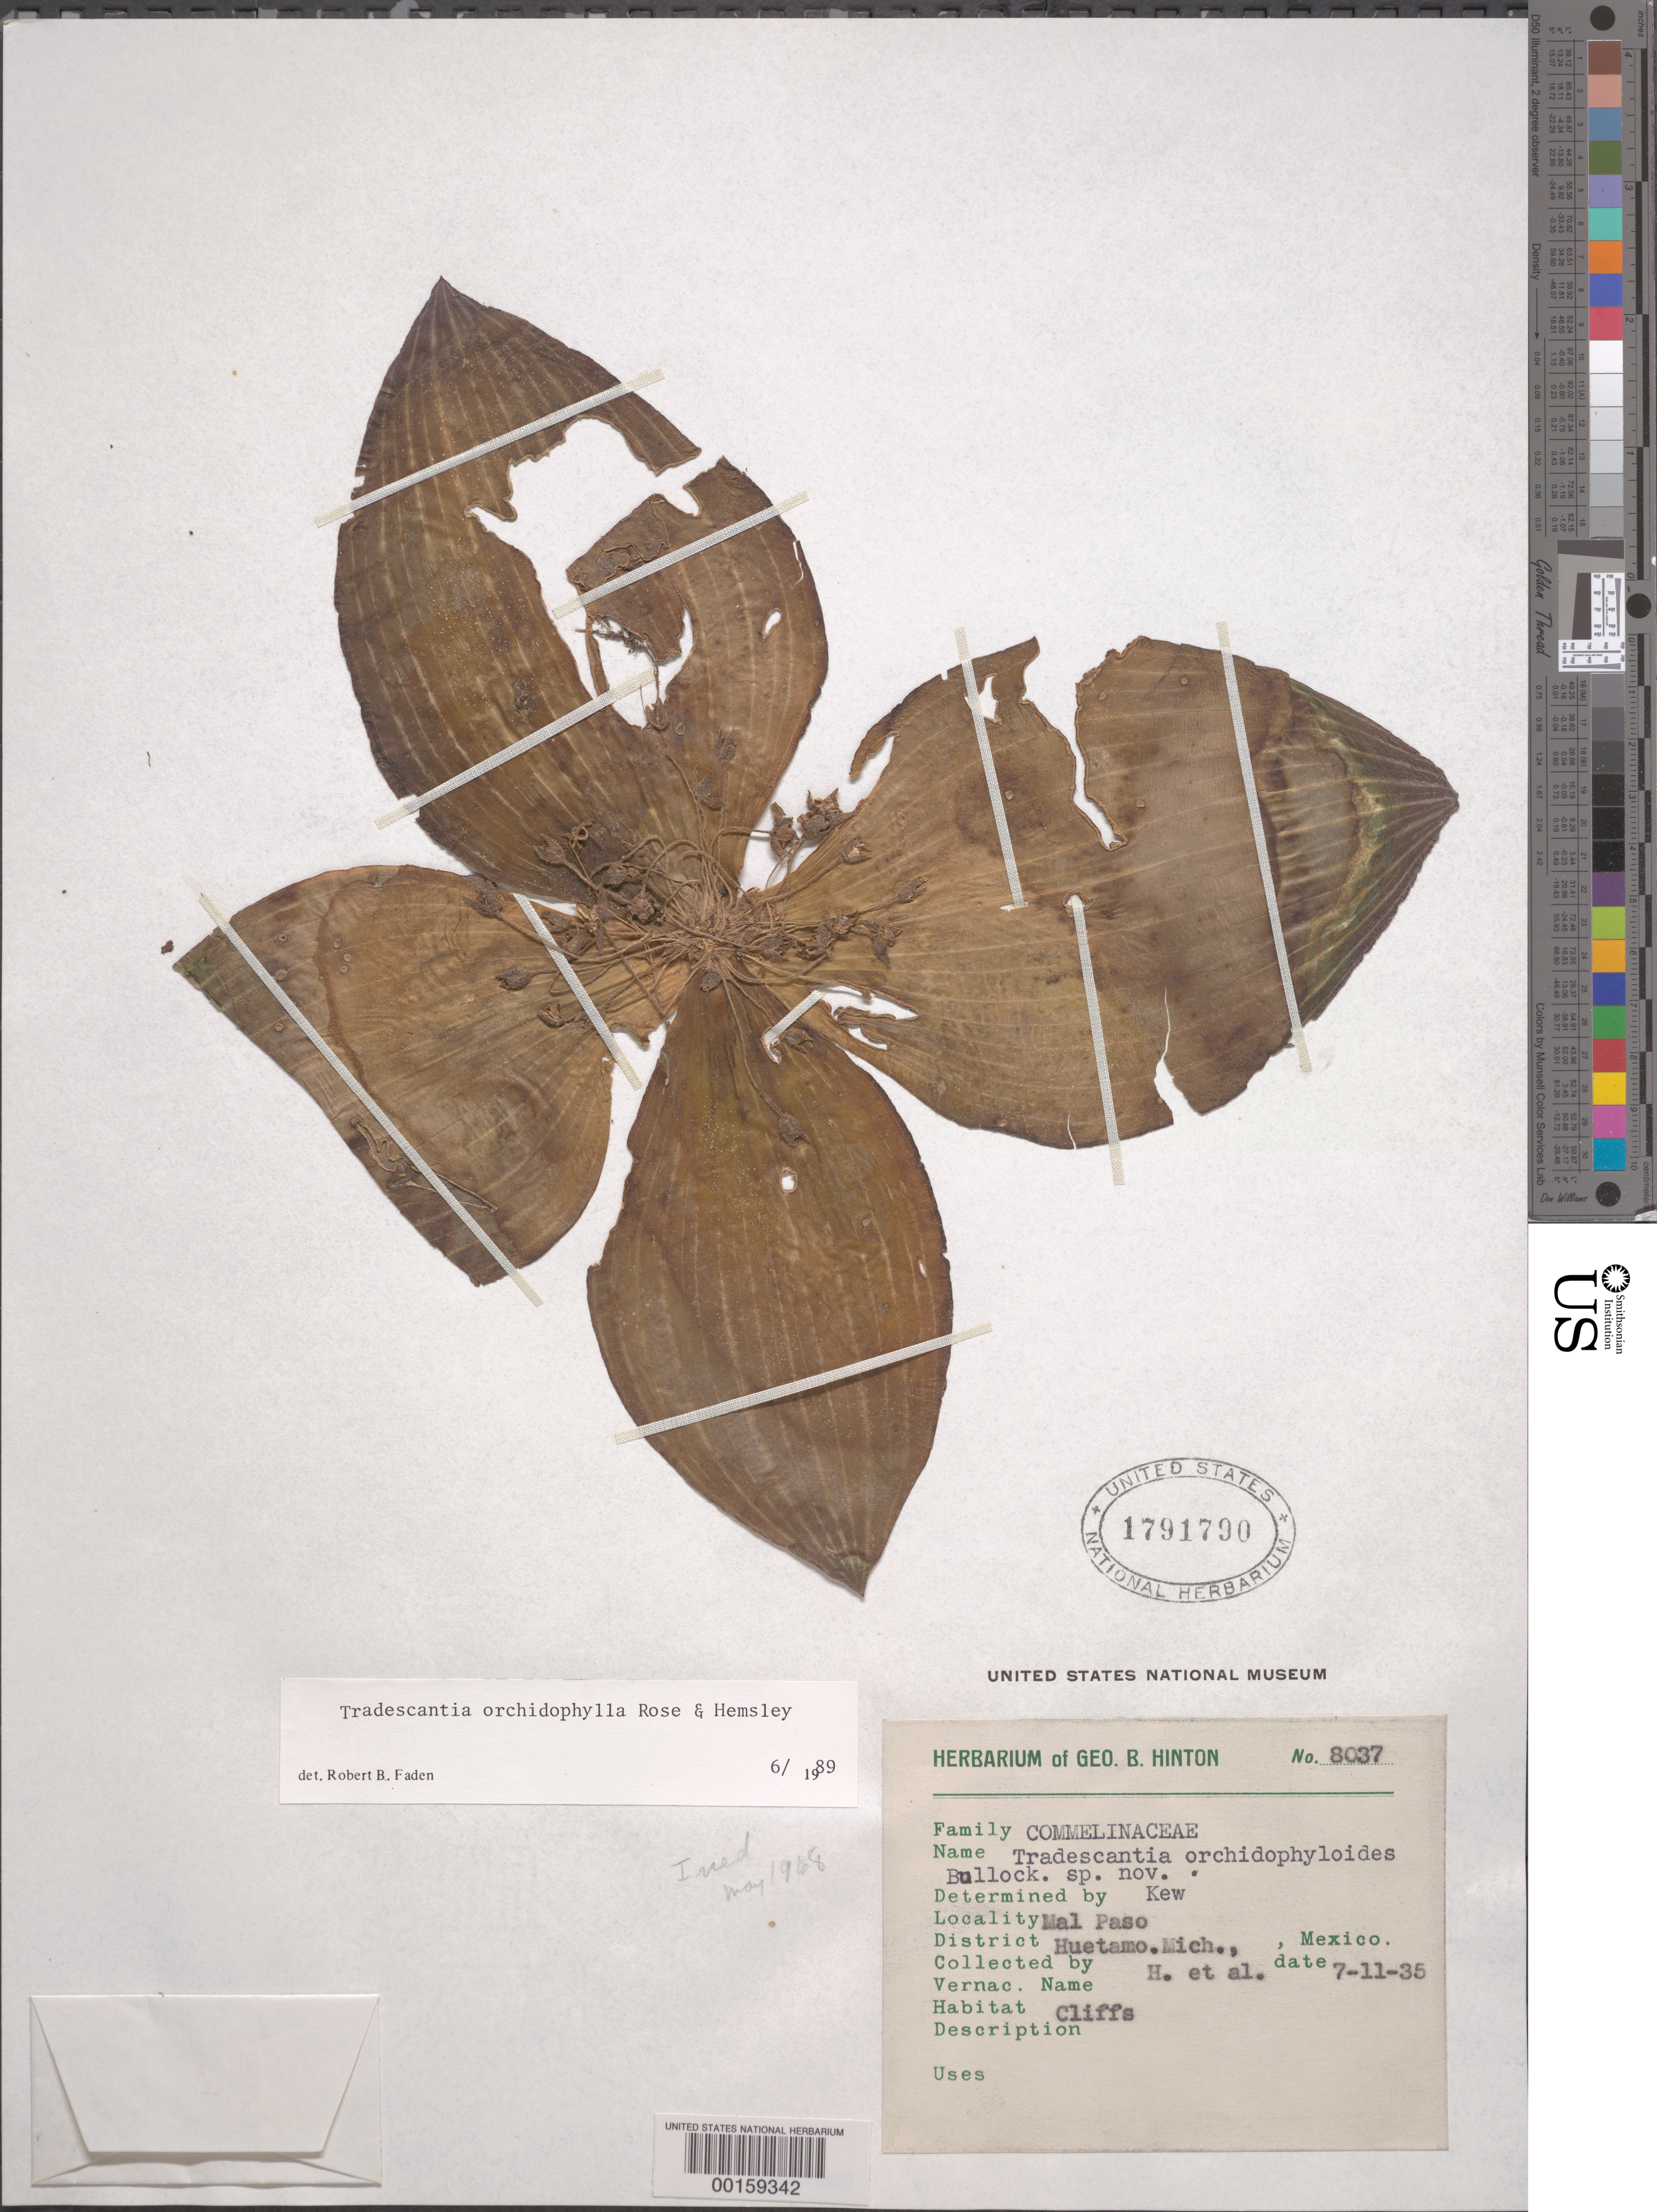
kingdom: Plantae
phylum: Tracheophyta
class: Liliopsida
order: Commelinales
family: Commelinaceae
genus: Tradescantia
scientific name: Tradescantia orchidophylla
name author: Rose & Hemsl.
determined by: Faden, Robert B., (US), Smithsonian Institution - National Museum of Natural History (UNITED STATES)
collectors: G. B. Hinton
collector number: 8037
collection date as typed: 11 Jul 1935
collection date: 1935-07-11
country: Mexico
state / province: Michoacán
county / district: Huetamo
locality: Mal Paso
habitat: Cliffs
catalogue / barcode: US 1791790